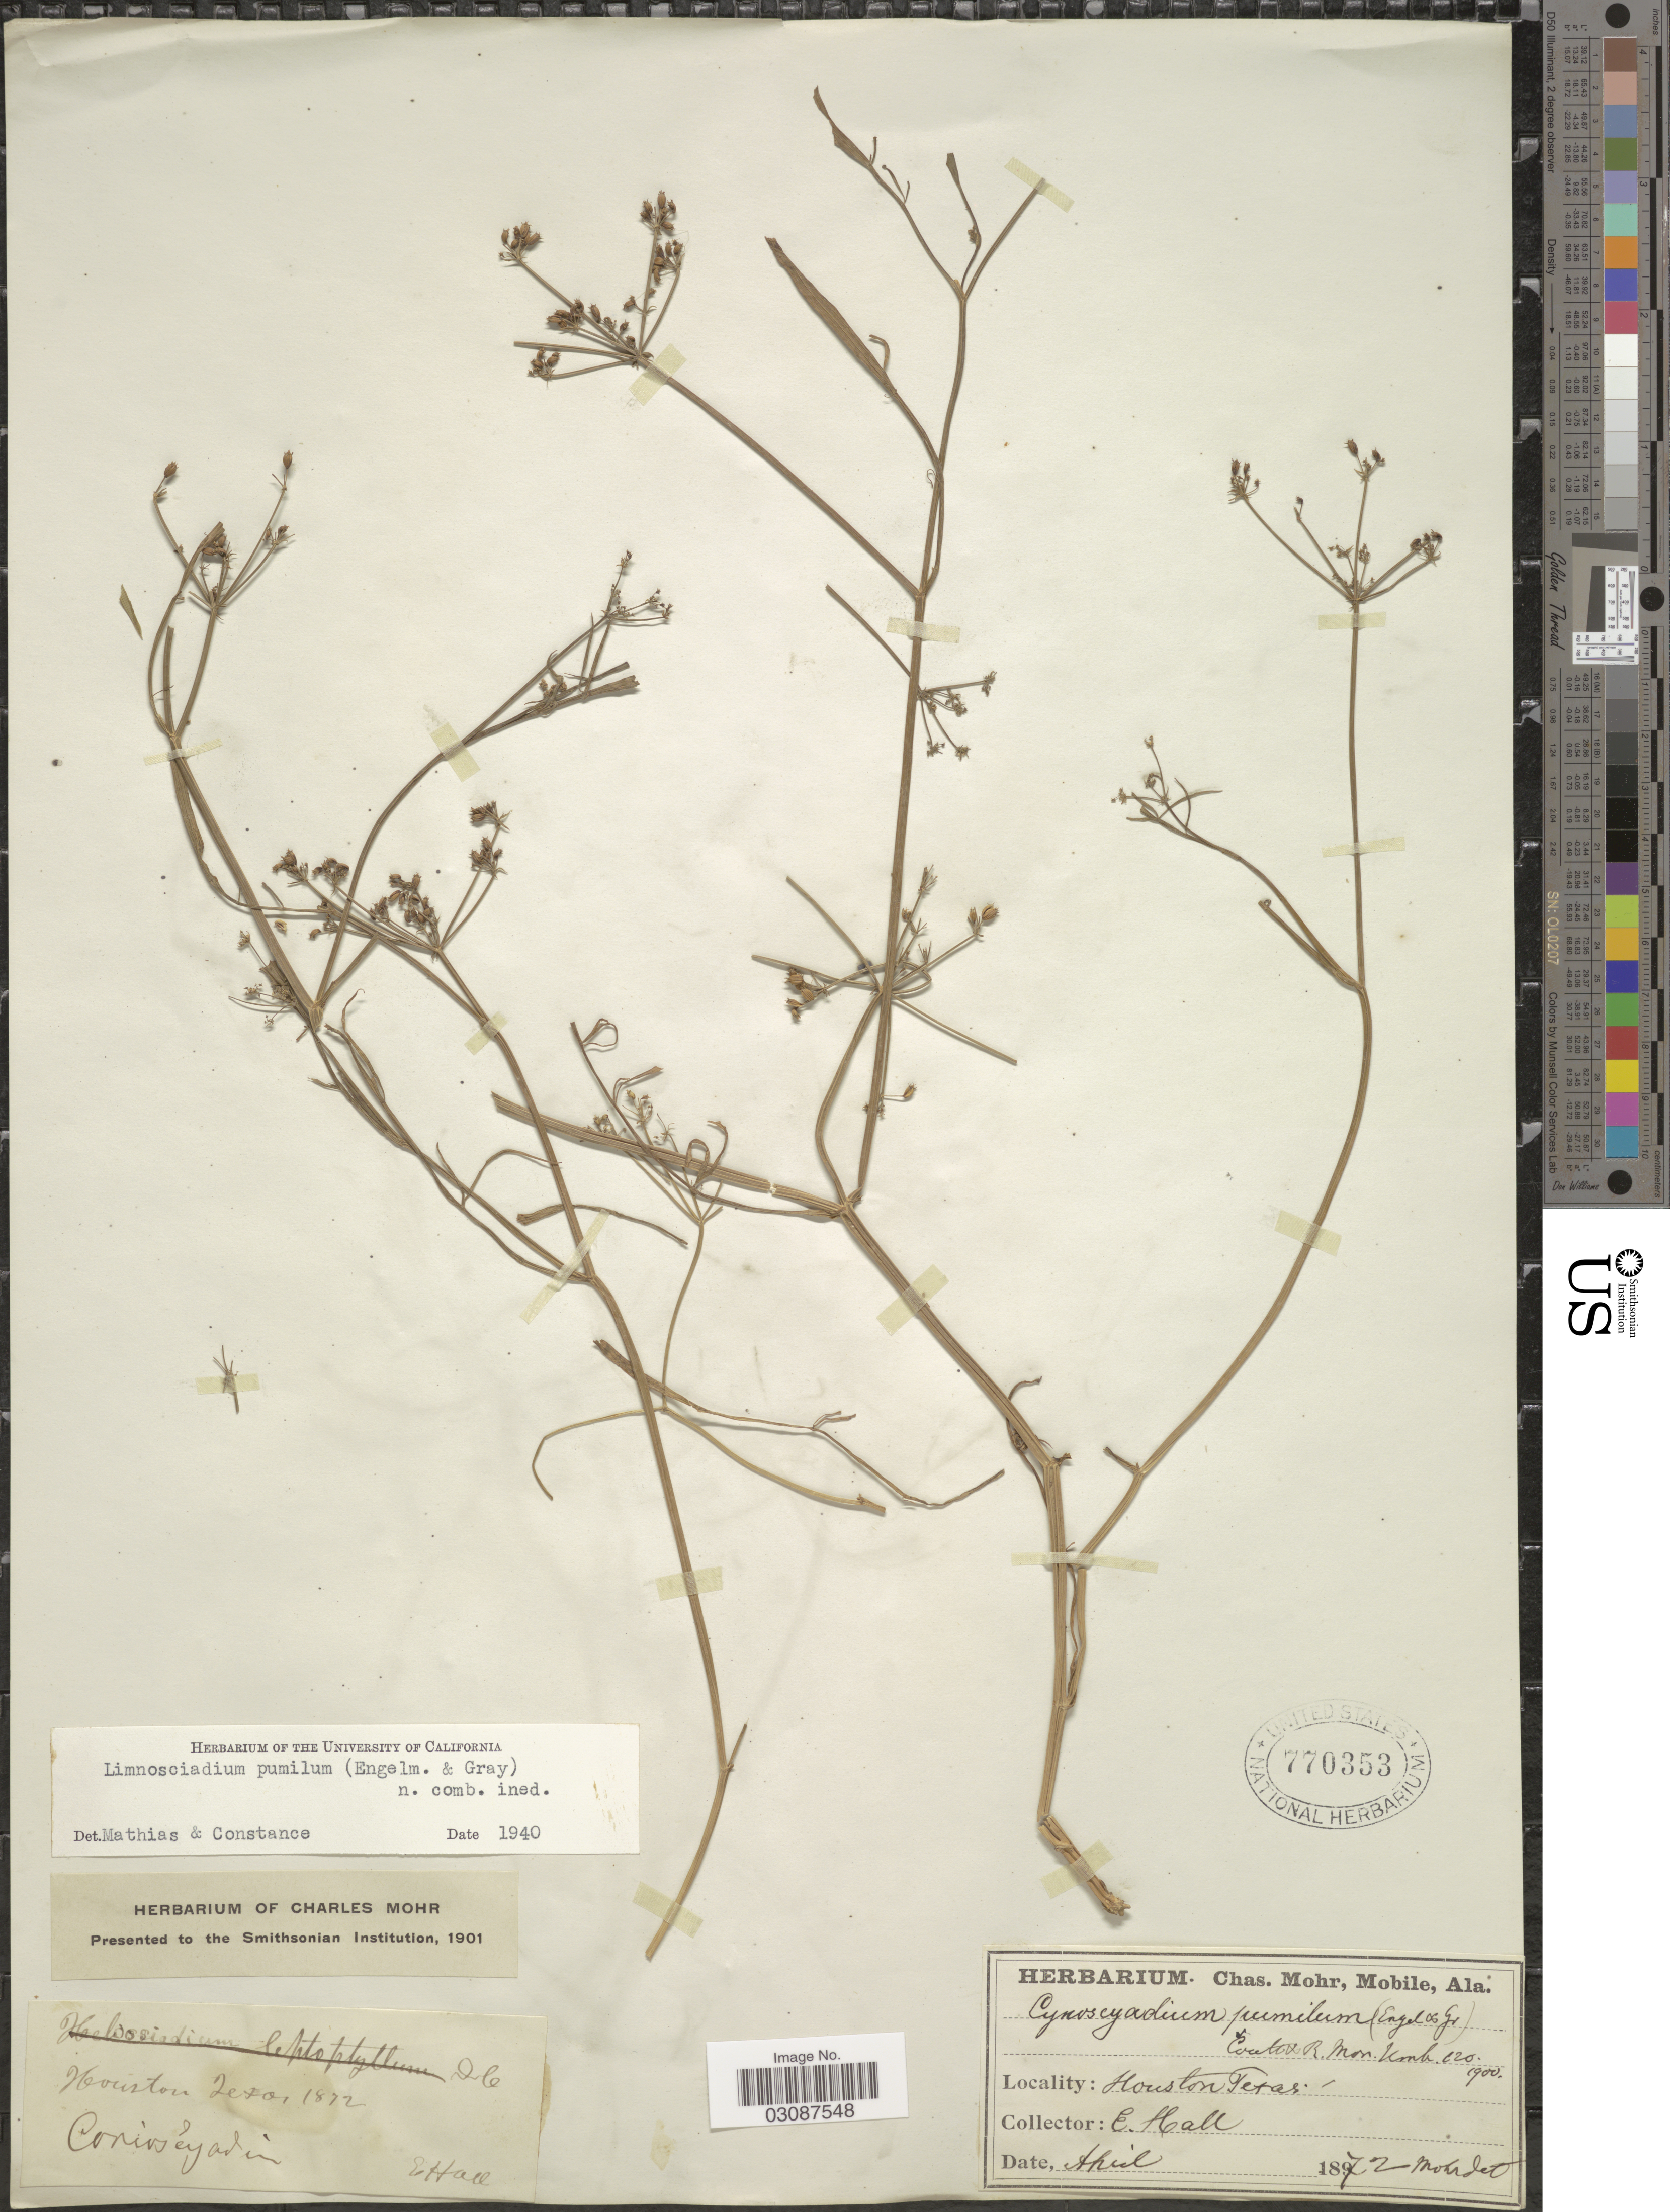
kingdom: Plantae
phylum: Tracheophyta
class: Magnoliopsida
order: Apiales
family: Apiaceae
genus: Limnosciadium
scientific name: Limnosciadium pumilum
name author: (Engelm. & A. Gray) Mathias & Constance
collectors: E. Hall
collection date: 1872-04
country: United States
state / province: Texas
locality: Houston.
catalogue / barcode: US 770353